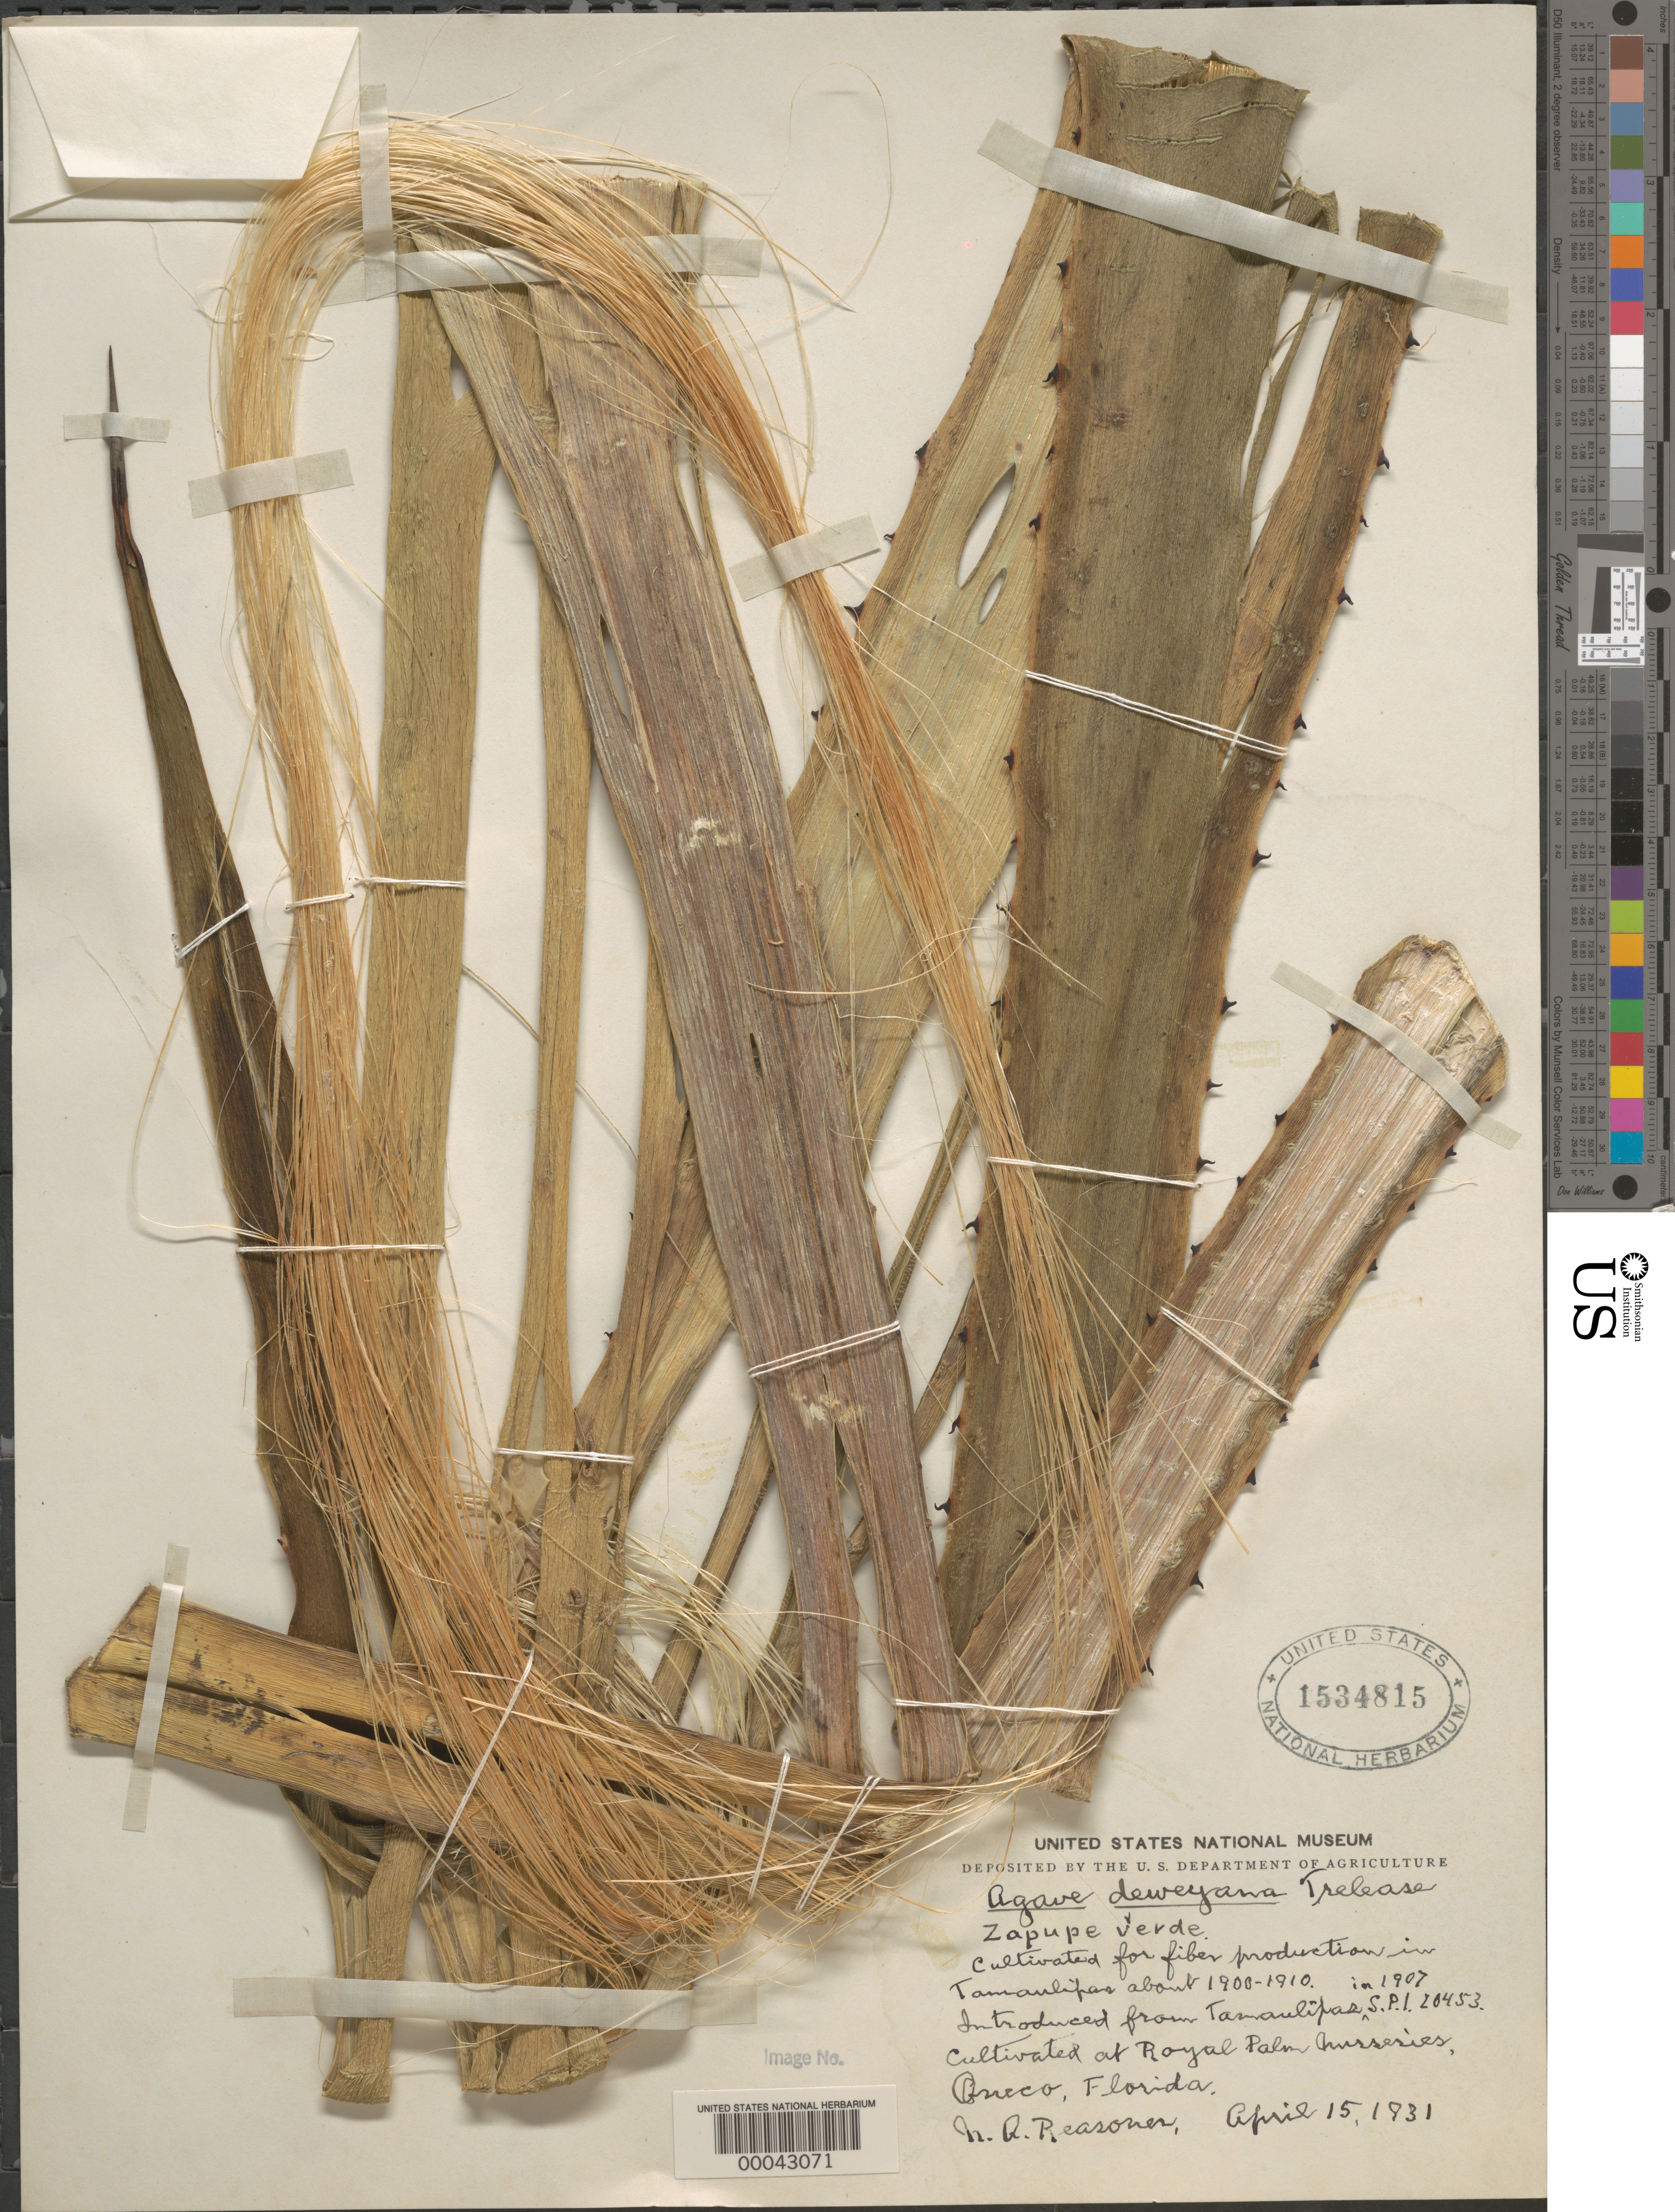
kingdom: Plantae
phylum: Tracheophyta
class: Liliopsida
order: Asparagales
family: Asparagaceae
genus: Agave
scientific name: Agave deweyana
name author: Trel.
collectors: L. Reasoner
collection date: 1931-04-15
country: United States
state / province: Florida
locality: Royal Palm Nurseries, Oneco.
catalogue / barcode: US 1534815